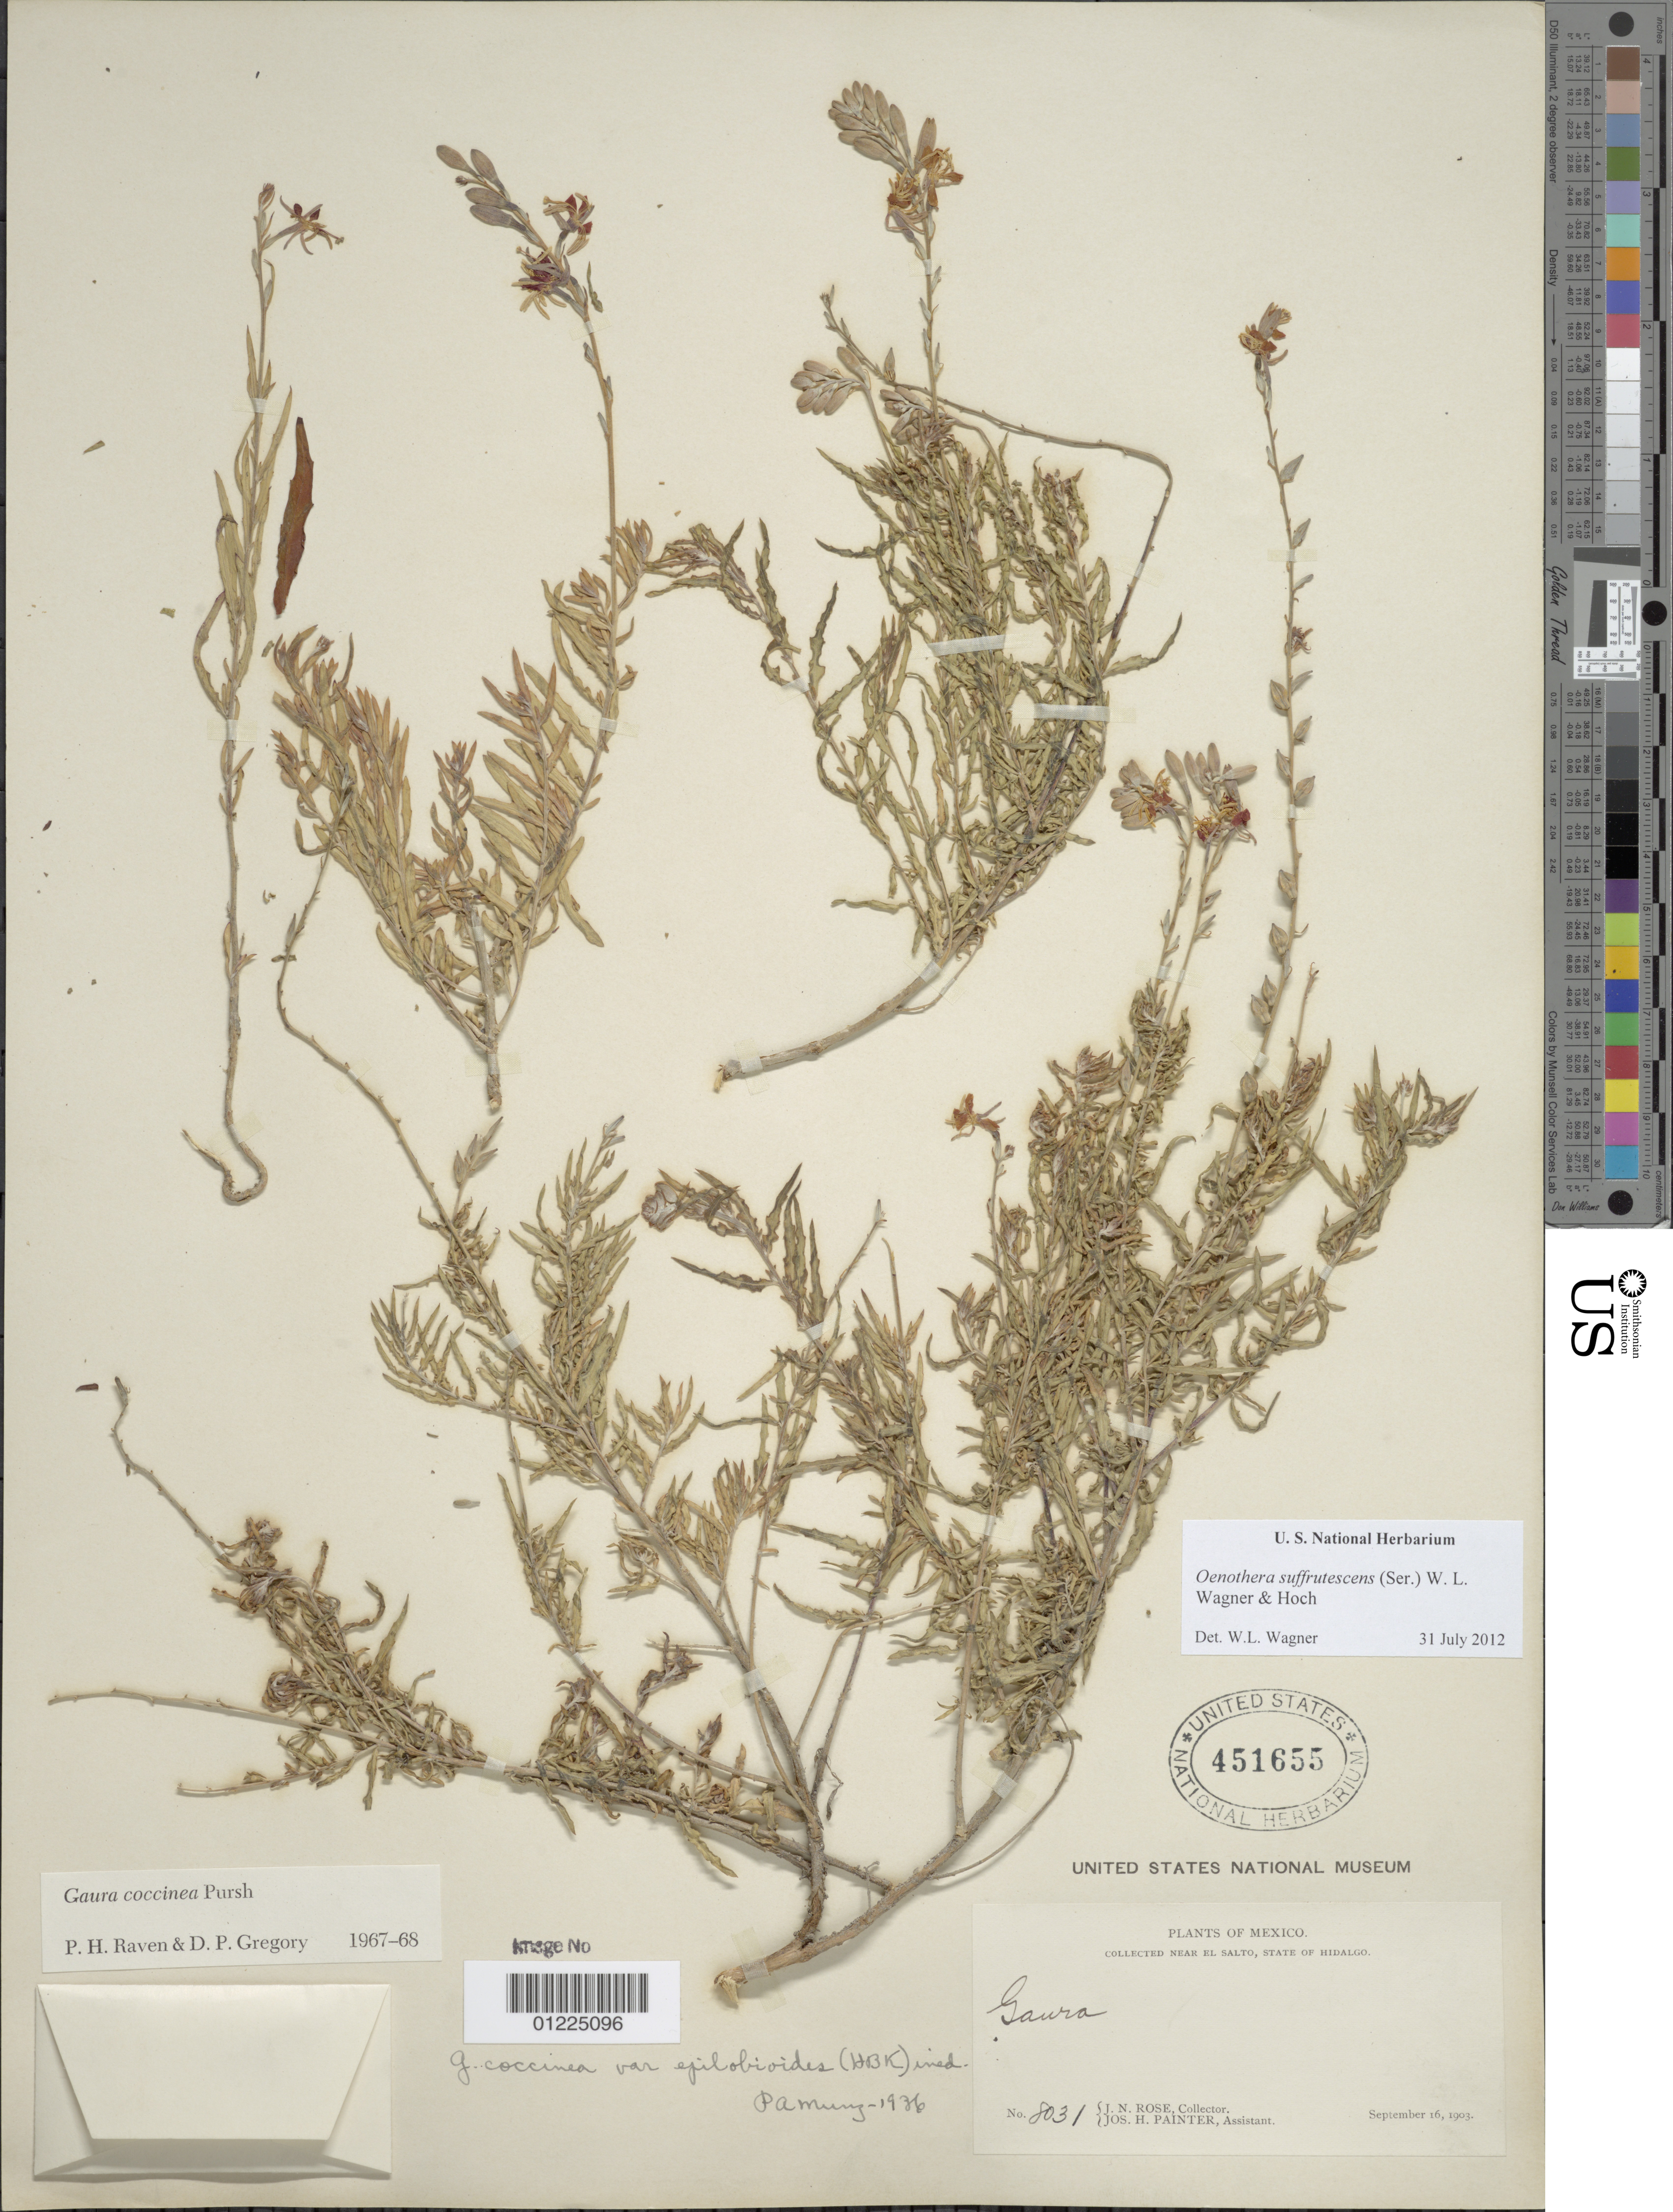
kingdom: Plantae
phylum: Tracheophyta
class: Magnoliopsida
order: Myrtales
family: Onagraceae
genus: Oenothera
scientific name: Oenothera suffrutescens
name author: (Ser.) W.L. Wagner & Hoch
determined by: Wagner, W. L., (BOT), Smithsonian Institution - National Museum of Natural History (UNITED STATES)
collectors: J. N. Rose & J. H. Painter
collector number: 8031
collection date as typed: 16 Sep 1903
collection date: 1903-09-16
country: Mexico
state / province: Hidalgo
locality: Near El Salto, State of Hidalgo.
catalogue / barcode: US 451655